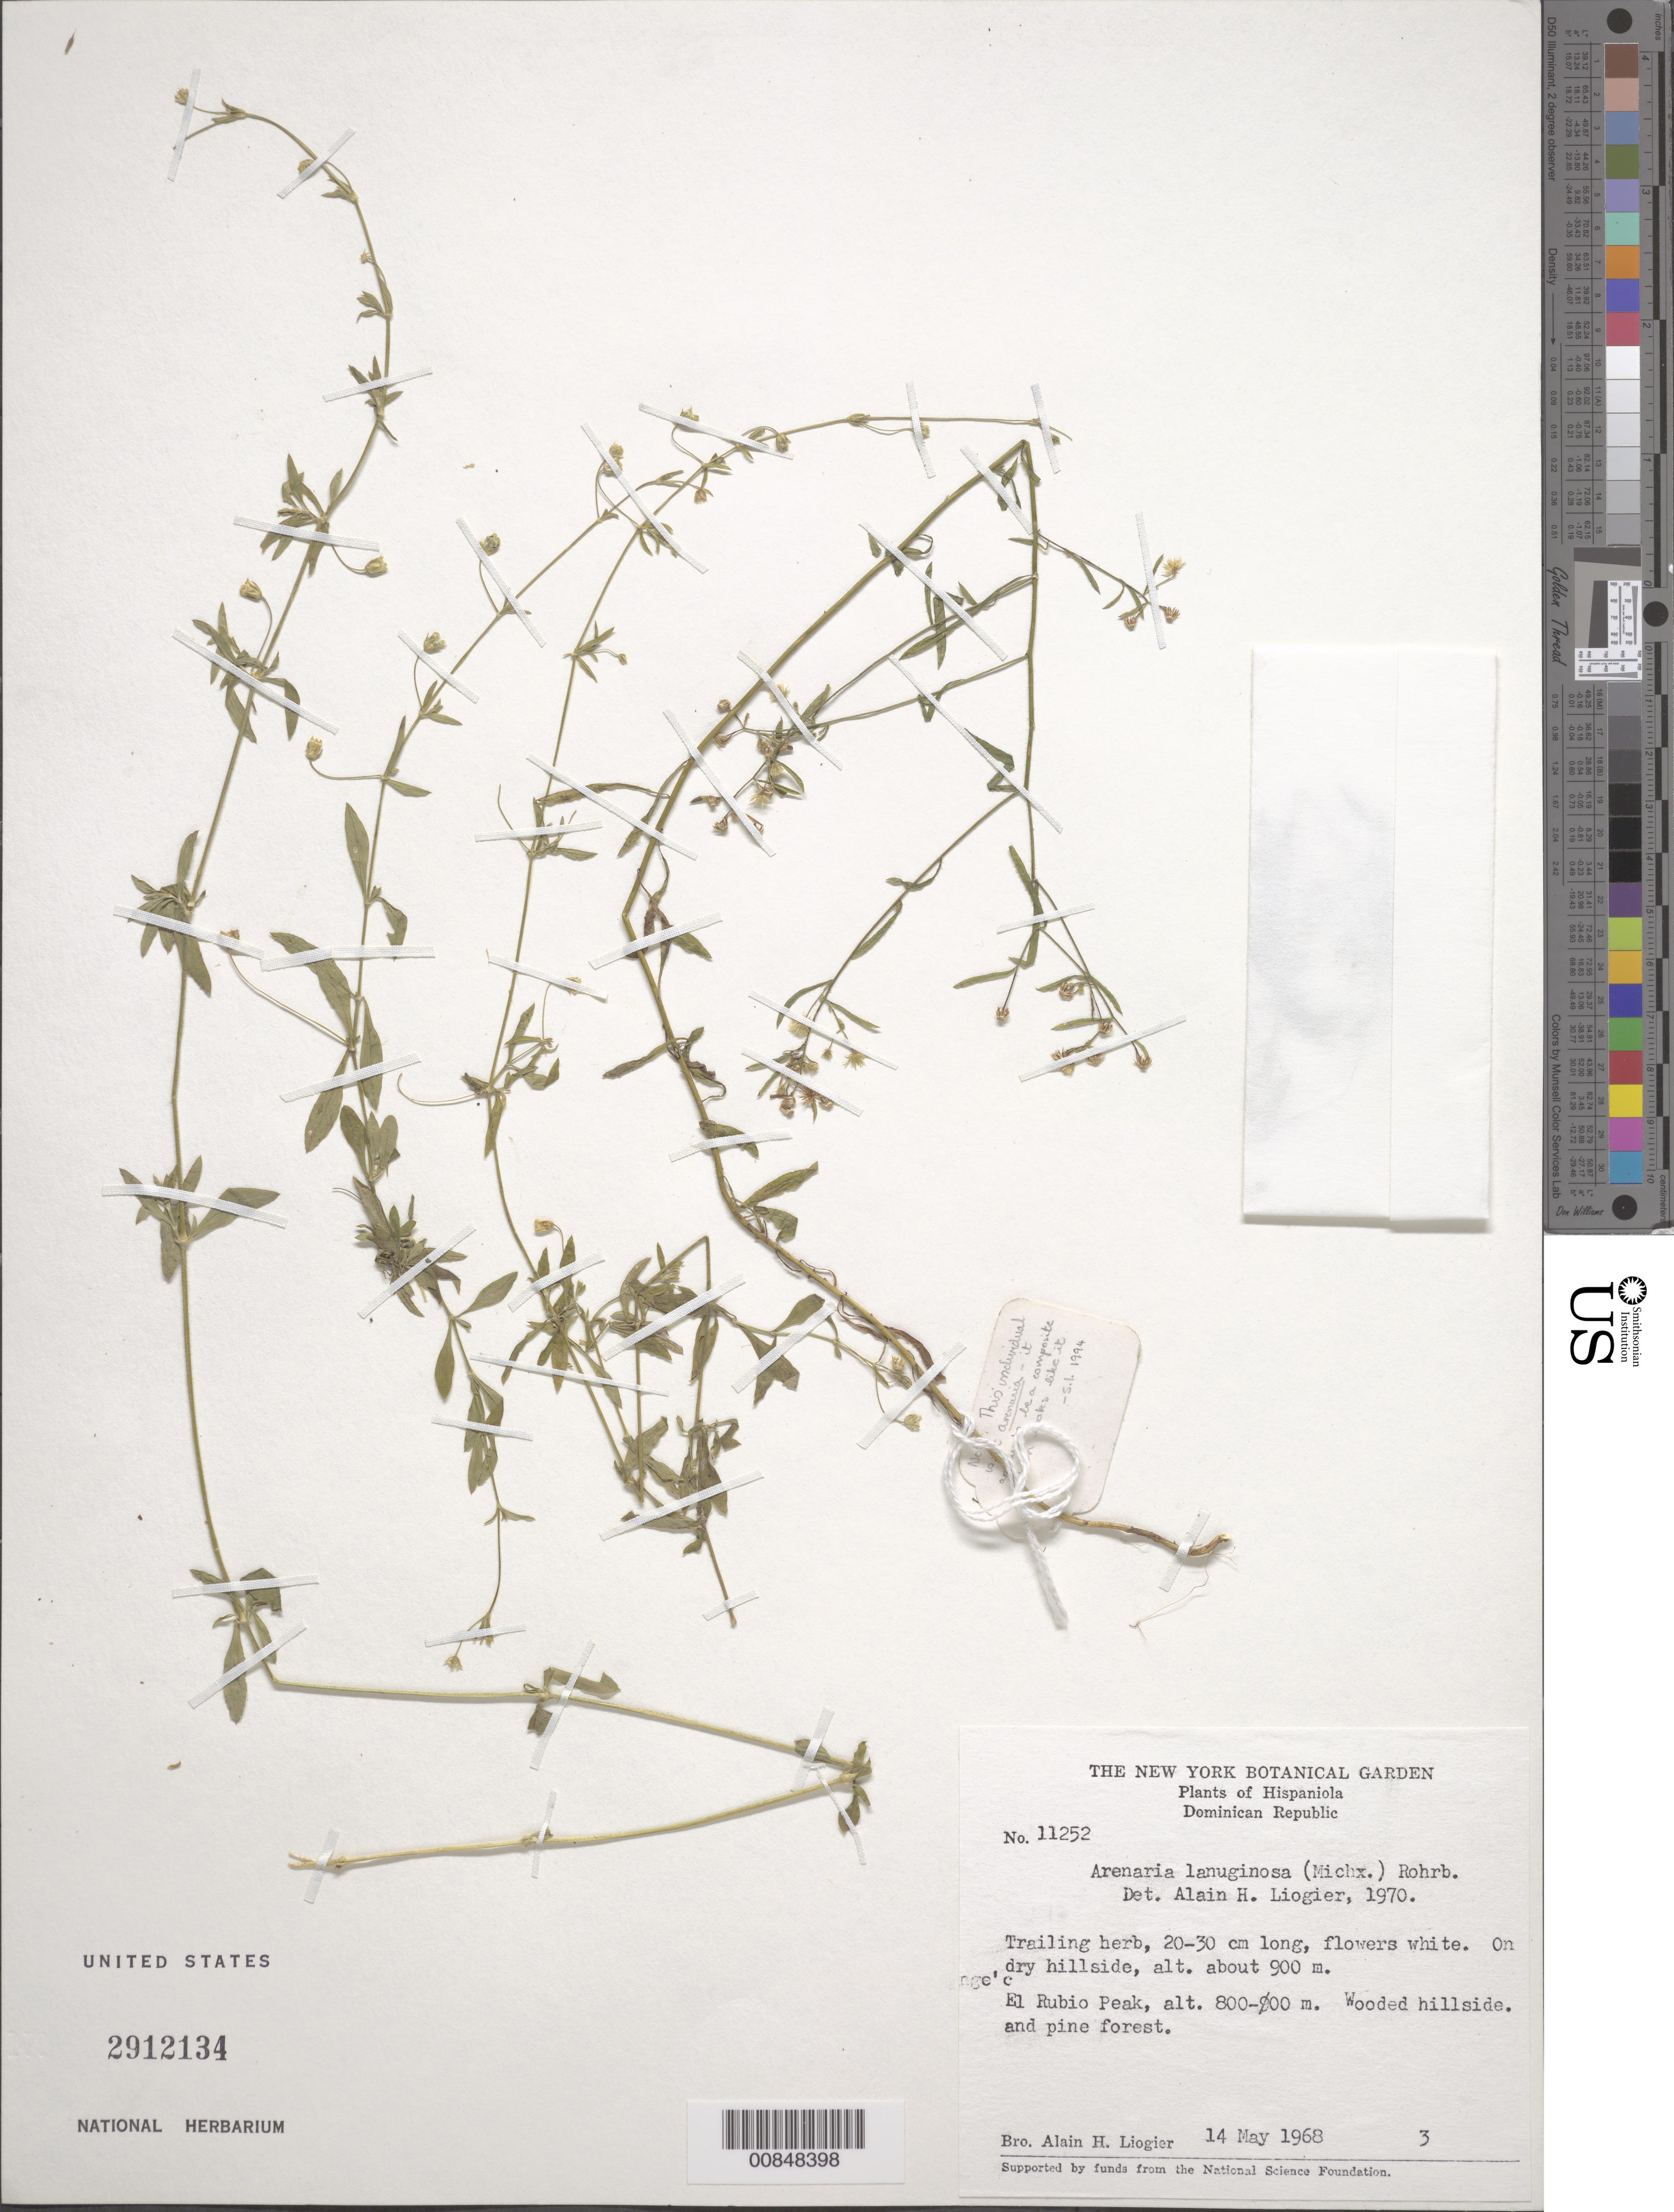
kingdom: Plantae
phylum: Tracheophyta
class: Magnoliopsida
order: Caryophyllales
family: Caryophyllaceae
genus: Arenaria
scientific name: Arenaria lanuginosa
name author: (Michx.) Rohrb.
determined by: Liogier, Alain H.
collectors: A. H. Liogier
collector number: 11252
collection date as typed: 14 May 1968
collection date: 1968-05-14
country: Dominican Republic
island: Hispaniola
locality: El Rubio Peak.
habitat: On dry hillside. Wooded hillside and pine forest.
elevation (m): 900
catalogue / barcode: US 2912134